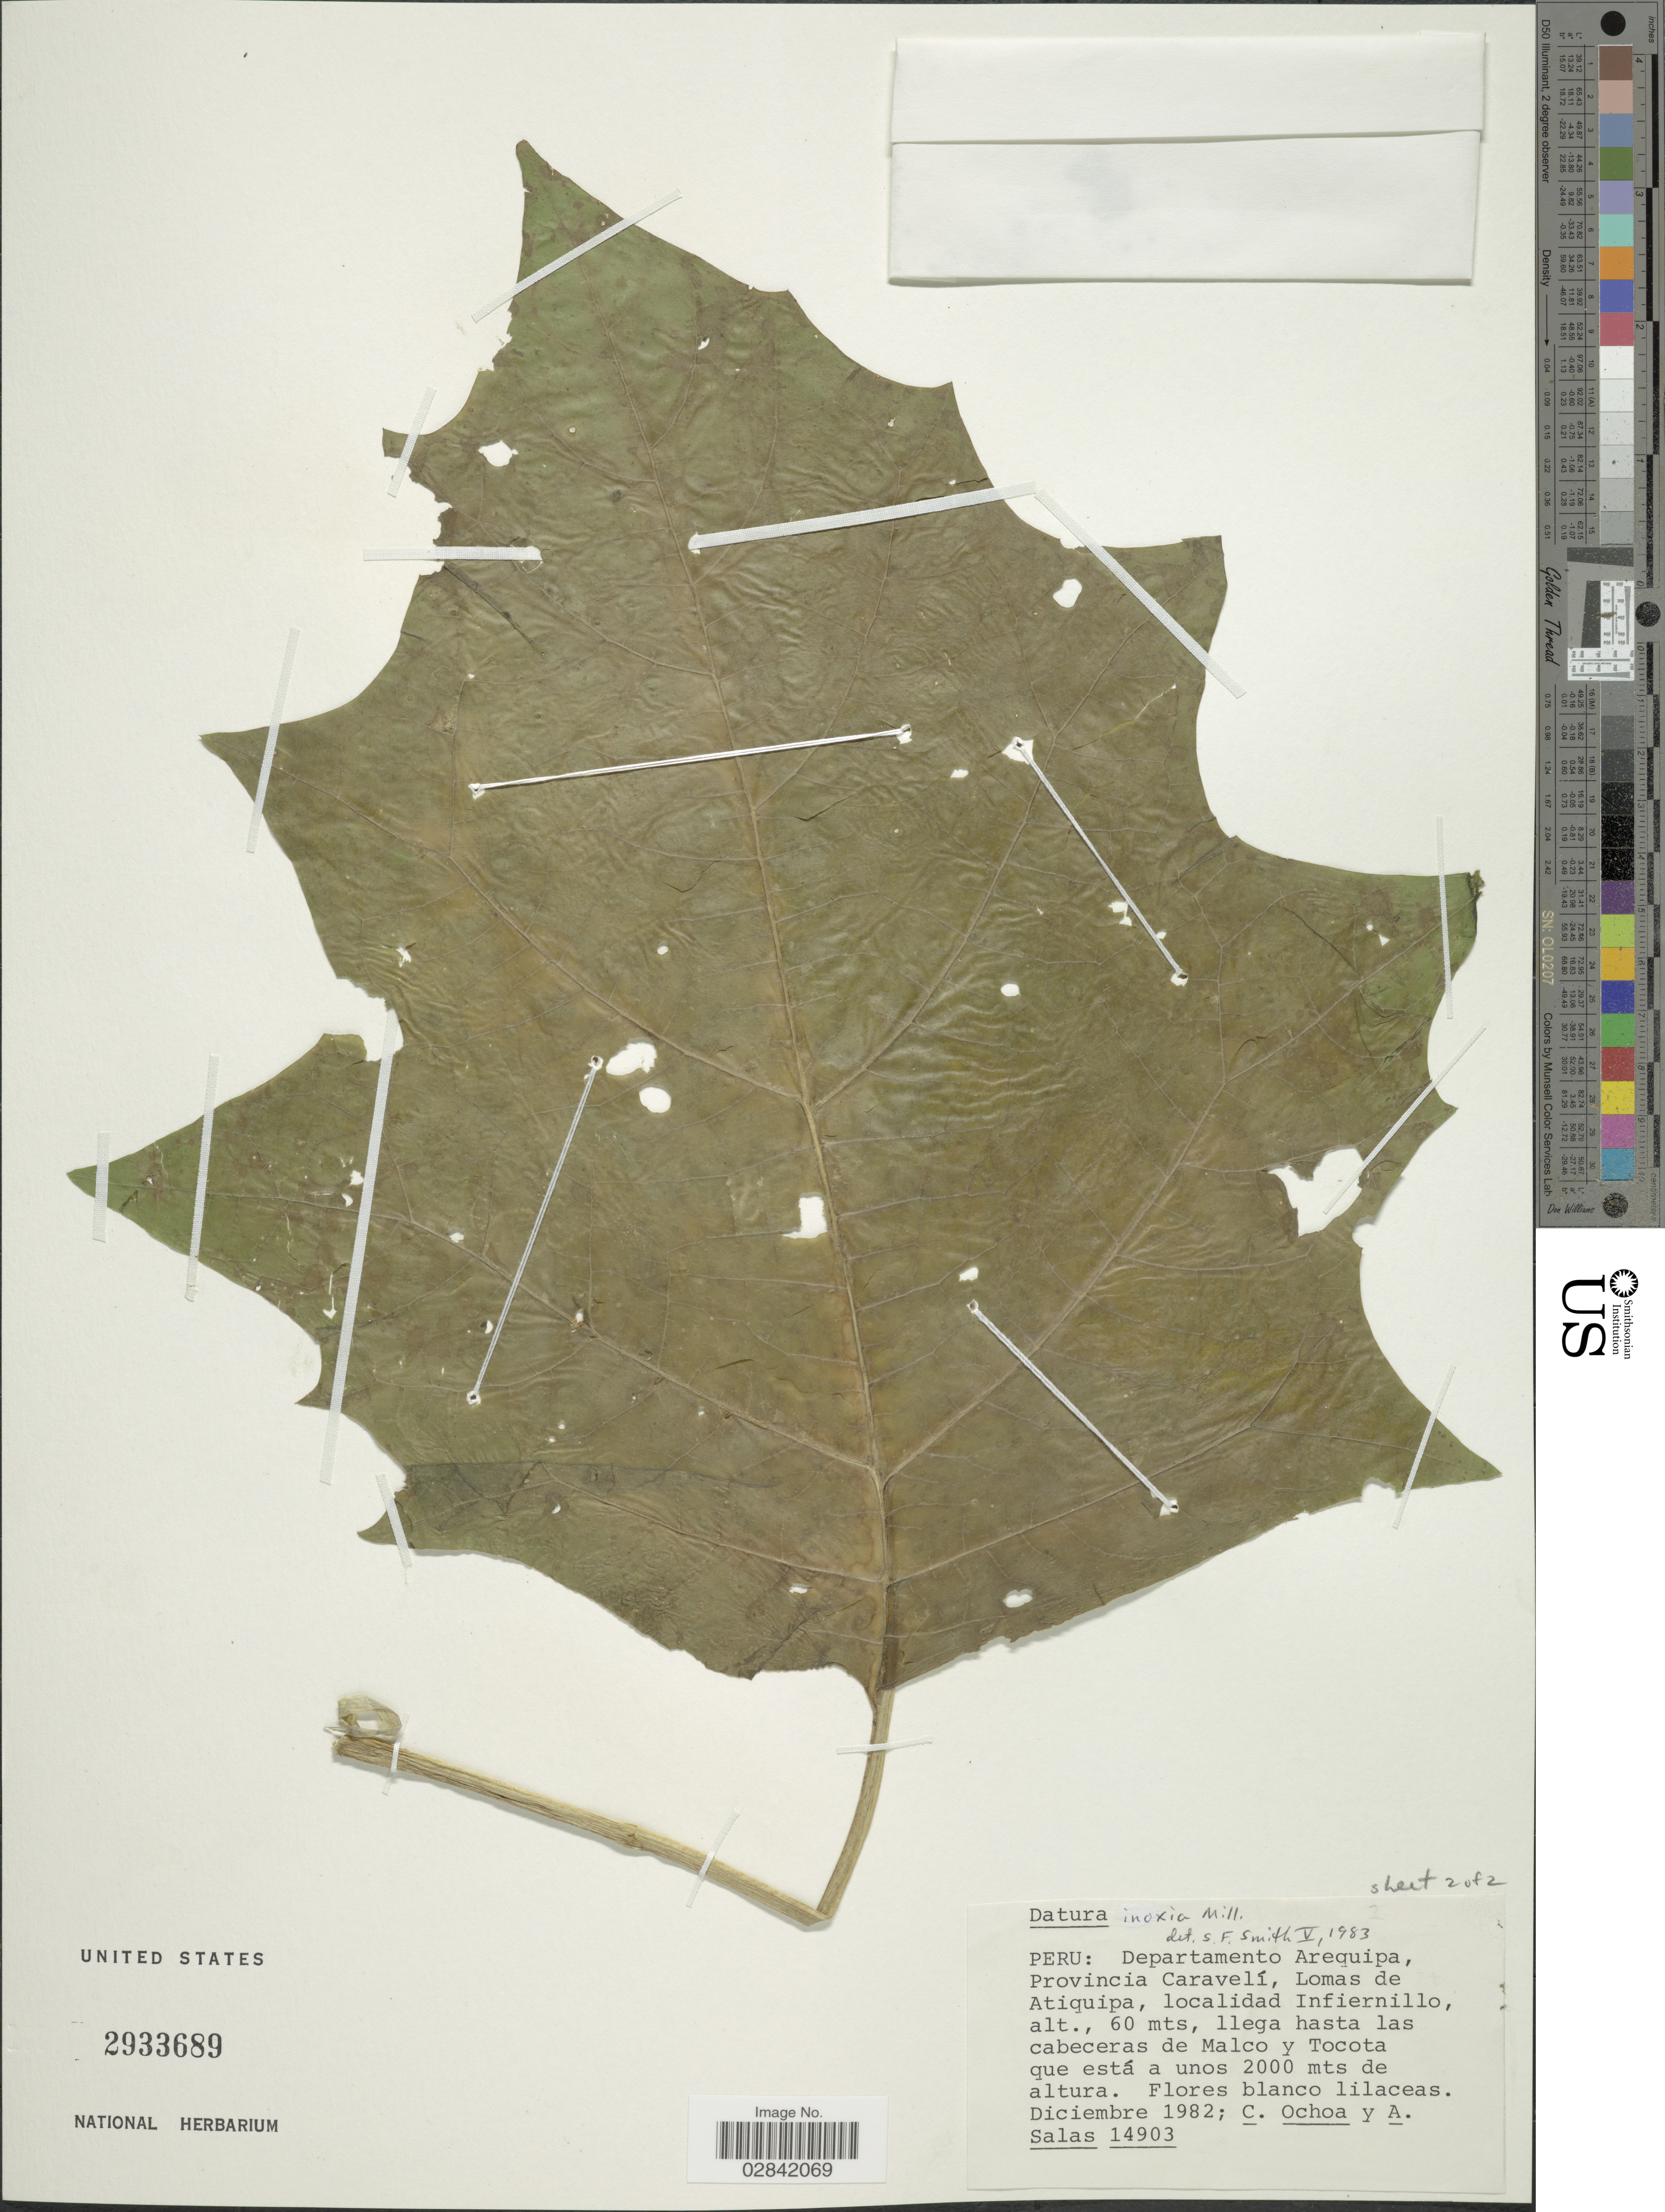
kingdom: Plantae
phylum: Tracheophyta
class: Magnoliopsida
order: Solanales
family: Solanaceae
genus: Datura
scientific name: Datura innoxia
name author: Mill.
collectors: C. Ochoa & A. Salas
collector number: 14903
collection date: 1982-12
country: Peru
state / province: Arequipa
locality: Departamento Arequipa, Provincia Caravelí, Lomas de Atiquipa, localidad Infiernillo, llega hasta las cabeceras de Malco y Tocota.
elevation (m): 60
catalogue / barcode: US 2933689